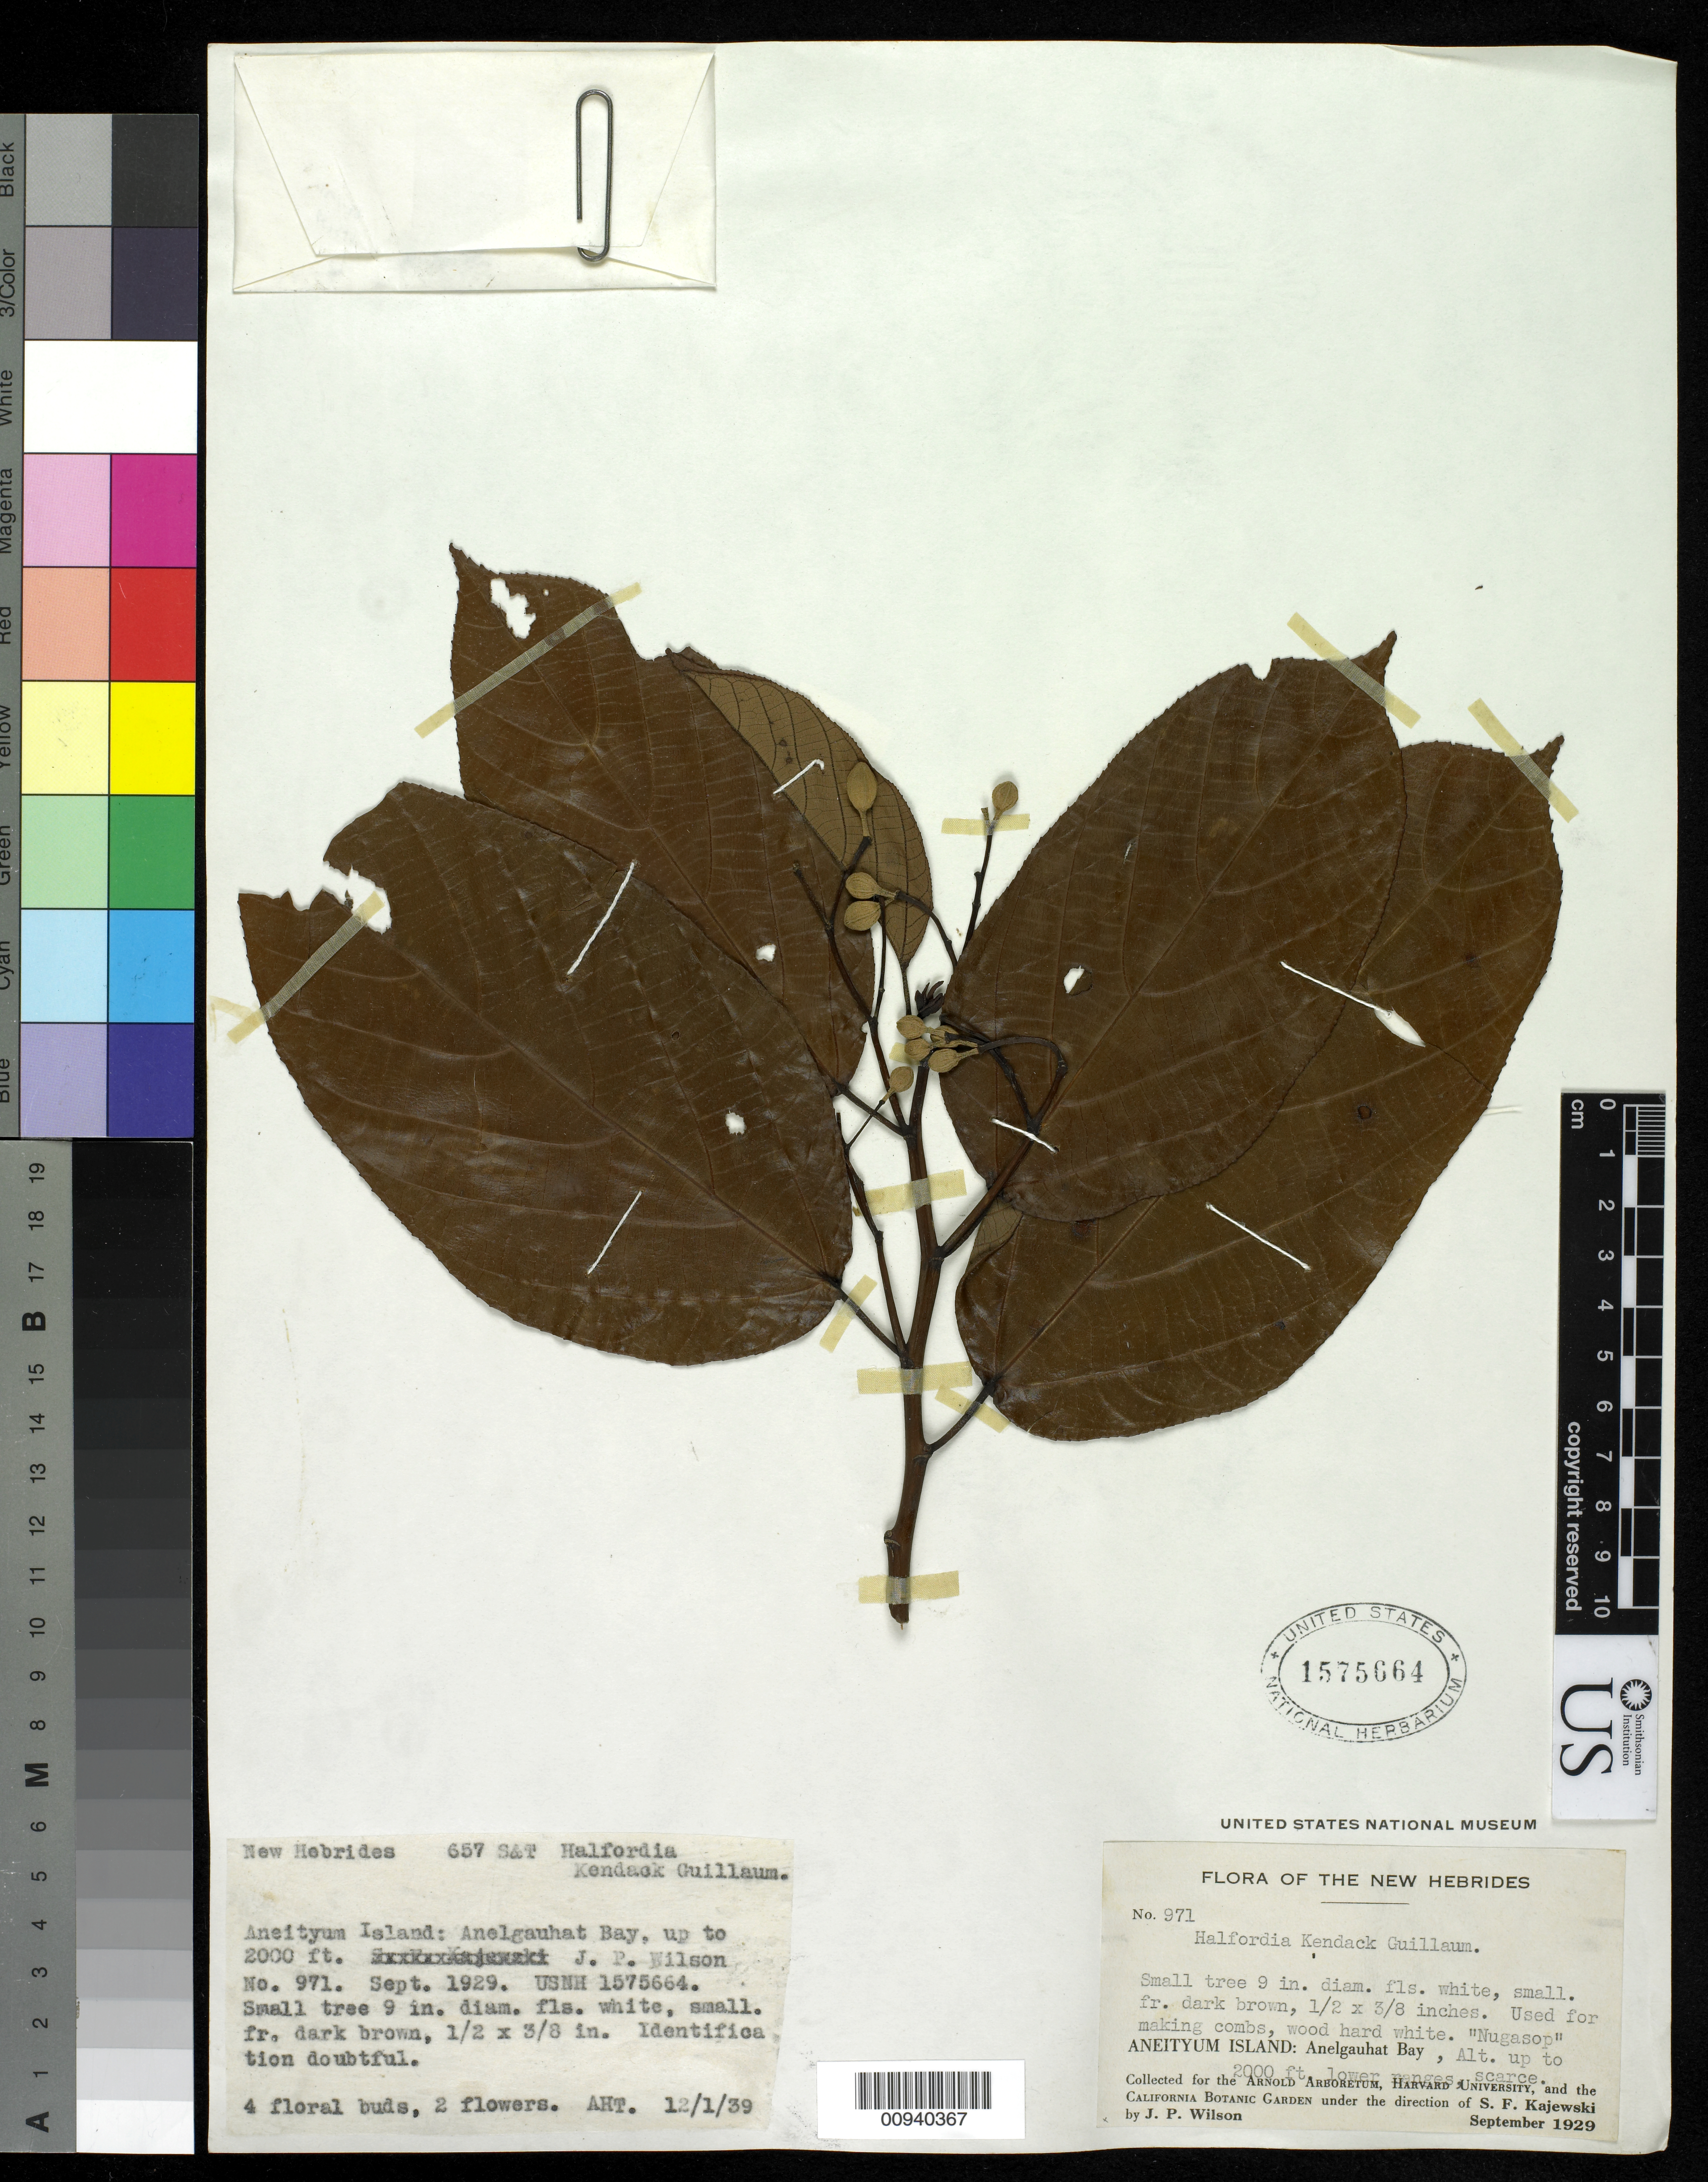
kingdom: Plantae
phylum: Tracheophyta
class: Magnoliopsida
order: Sapindales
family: Rutaceae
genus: Halfordia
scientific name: Halfordia kendack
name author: (Montrouz.) Guillaumin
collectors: J. P. Wilson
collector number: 971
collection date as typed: Aug 1929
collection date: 1929-08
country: Vanuatu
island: Anatom [Aneityum]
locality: Anelgauhat Bat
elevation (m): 610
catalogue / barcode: US 1575664